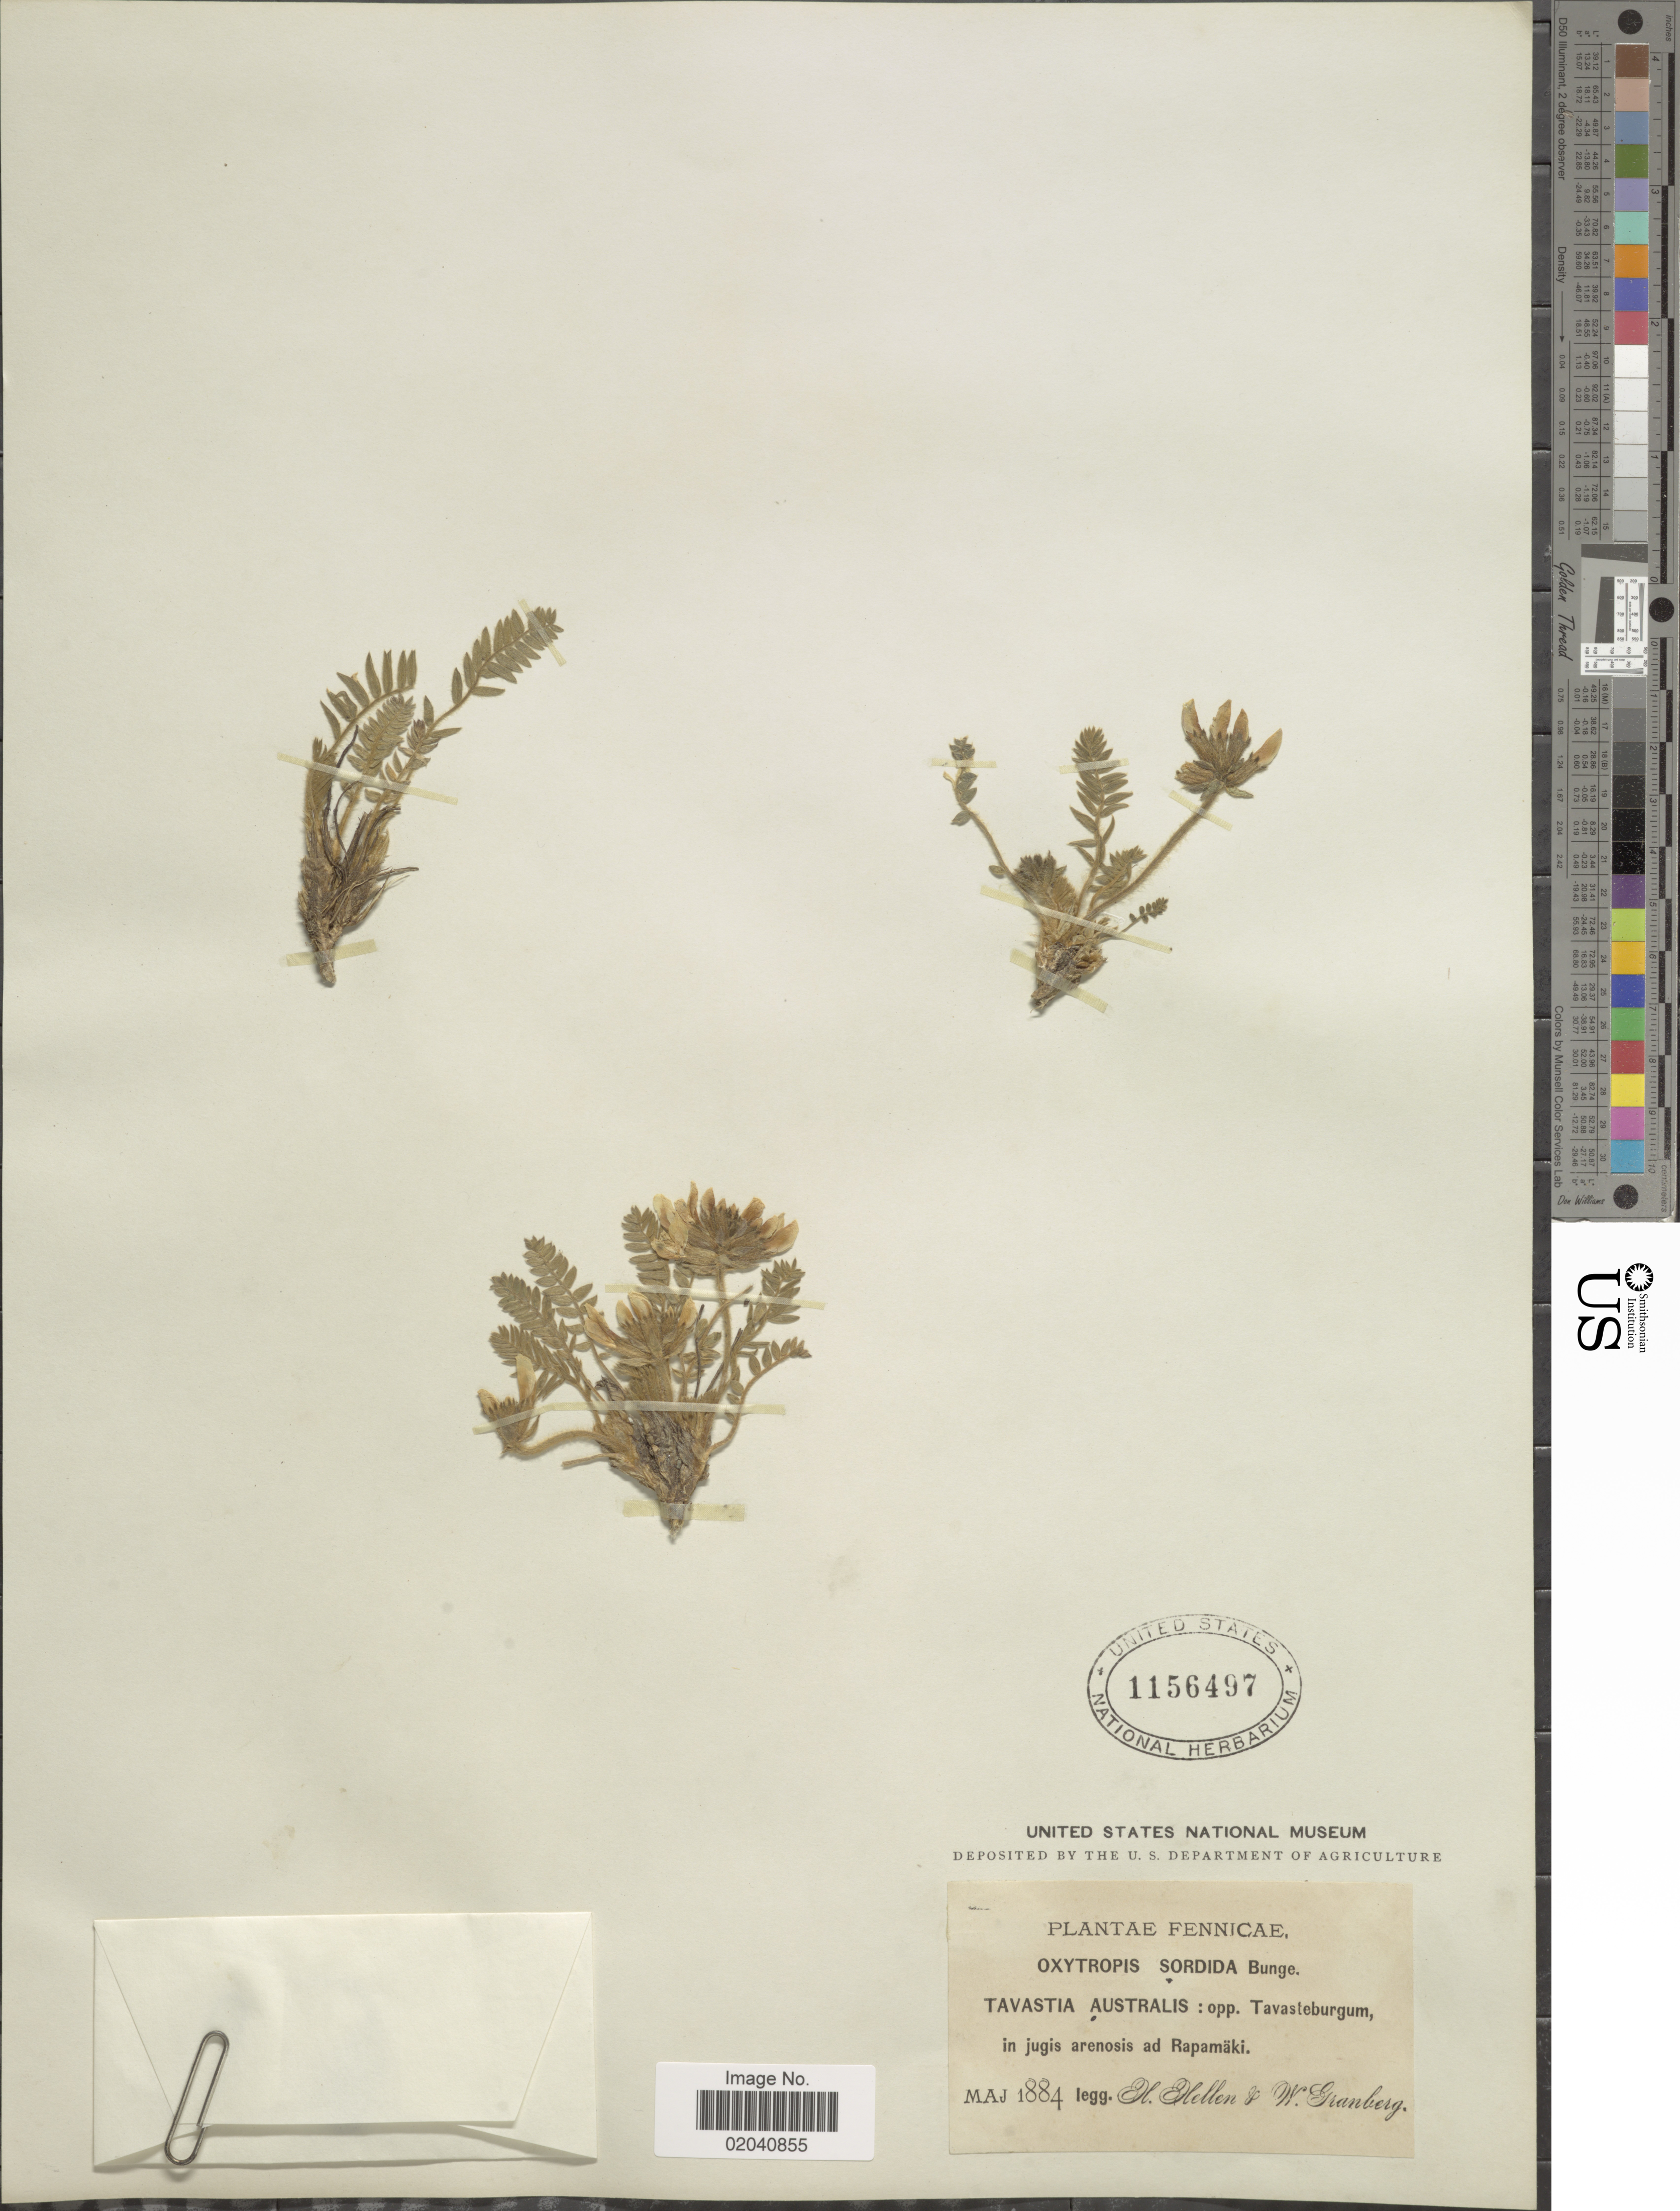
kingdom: Plantae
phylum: Tracheophyta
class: Magnoliopsida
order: Fabales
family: Fabaceae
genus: Oxytropis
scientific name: Oxytropis sordida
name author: (Willd.) Pers.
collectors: H. Hellen & W. Granberg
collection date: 1884-05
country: Finland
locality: Tavastia australis: opp. Tavasteburgum, in jugis arnosis ad Rapamäki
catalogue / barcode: US 1156497